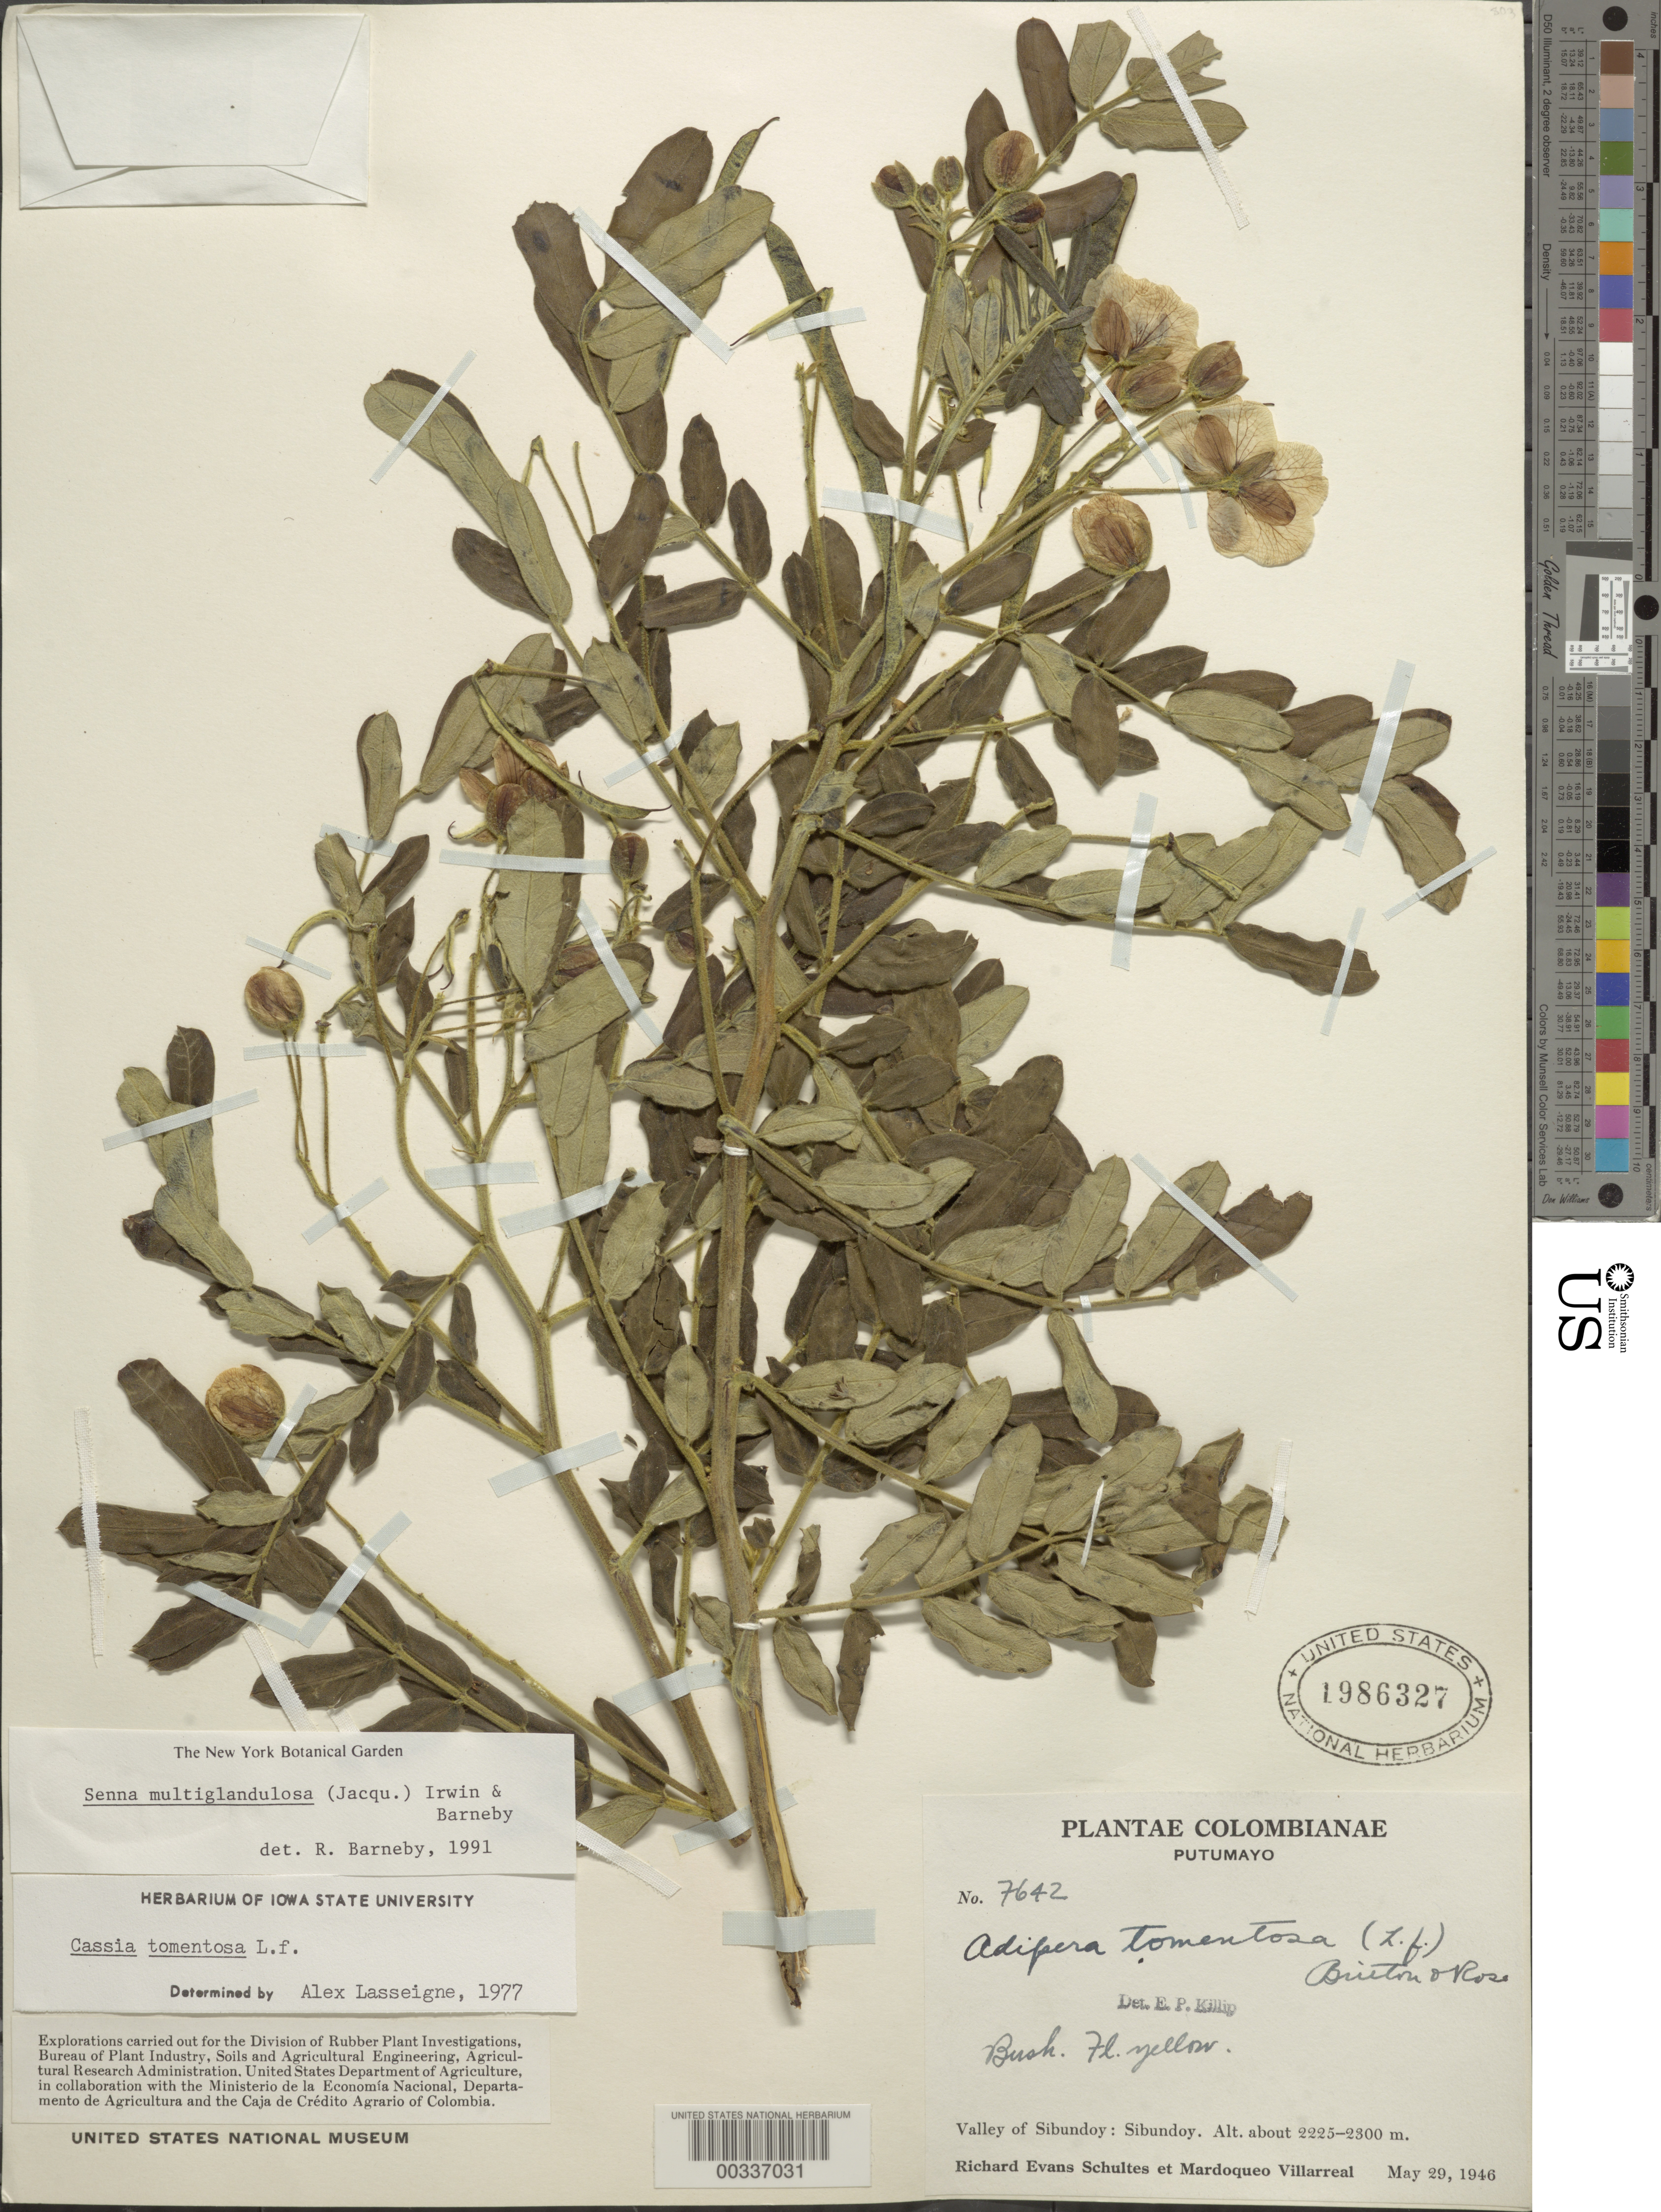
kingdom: Plantae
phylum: Tracheophyta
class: Magnoliopsida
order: Fabales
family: Fabaceae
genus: Senna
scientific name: Senna multiglandulosa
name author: (Jacq.) H.S. Irwin & Barneby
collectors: R. E. Schultes & M. Villarreal V.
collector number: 7642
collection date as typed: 29 May 1946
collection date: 1946-05-29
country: Colombia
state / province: Putumayo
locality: Valley of Sibundoy; Sibundoy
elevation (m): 2225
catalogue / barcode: US 1986327